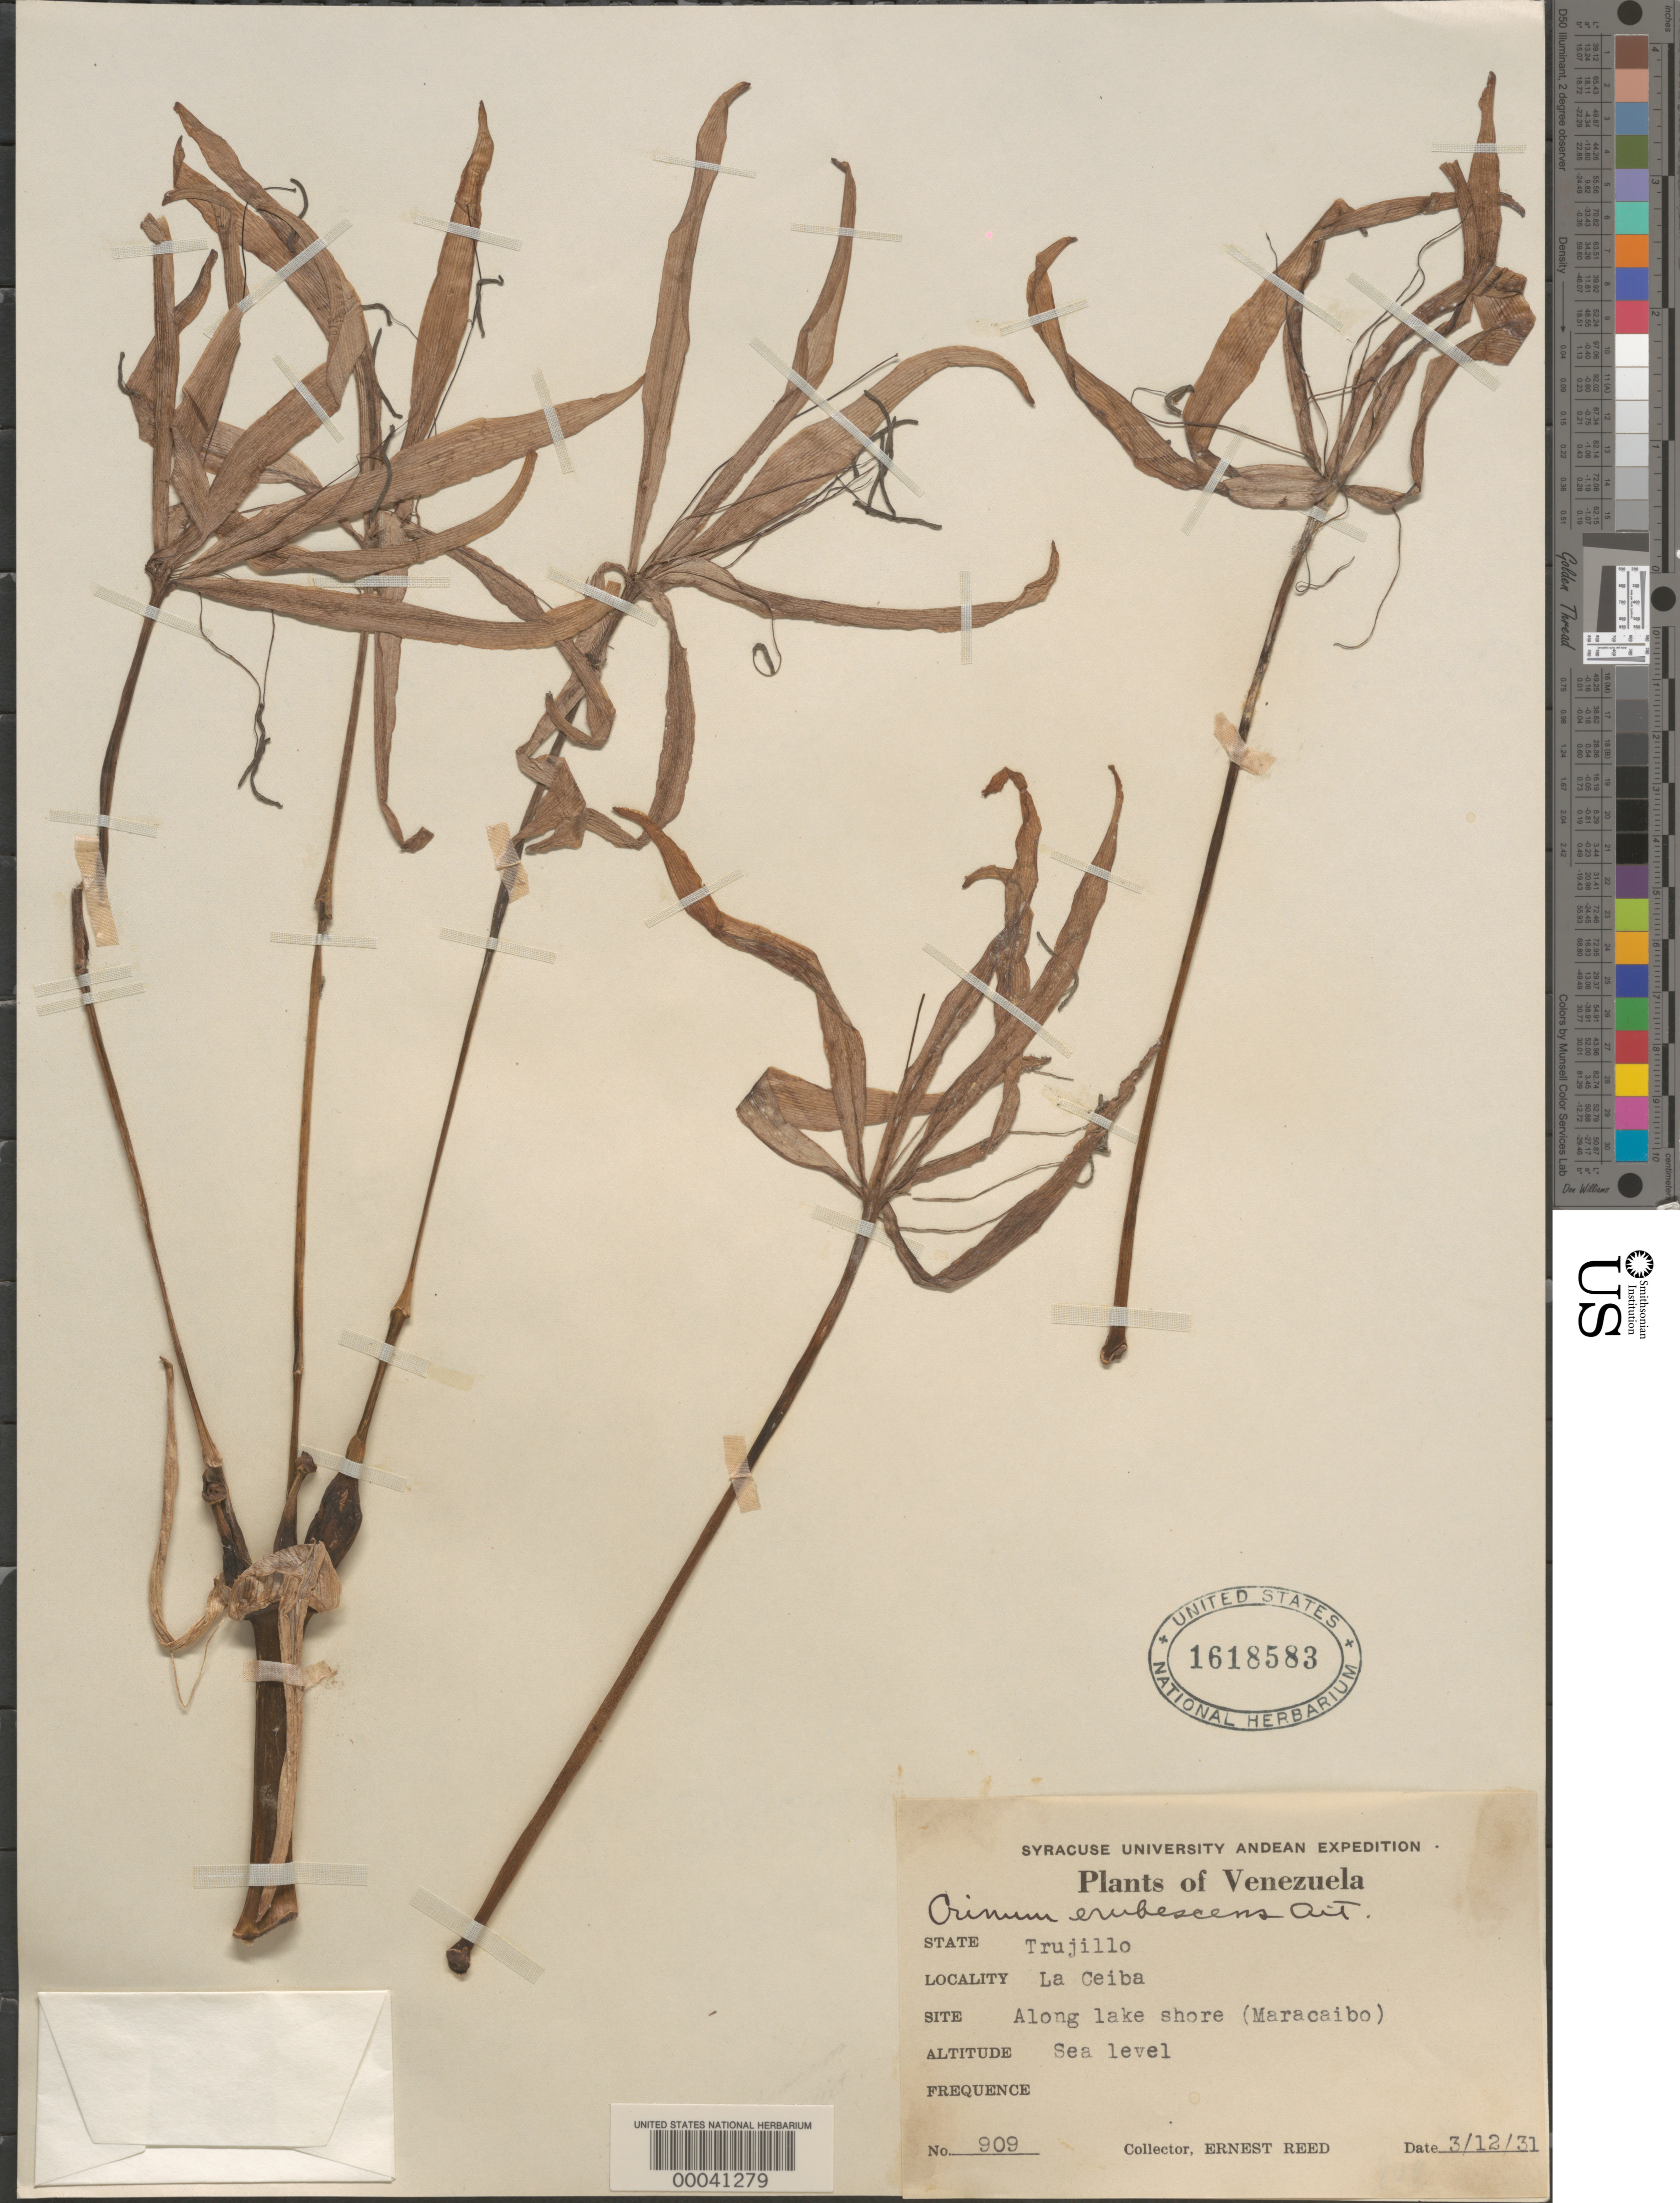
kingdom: Plantae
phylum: Tracheophyta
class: Liliopsida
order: Asparagales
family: Amaryllidaceae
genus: Crinum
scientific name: Crinum erubescens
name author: Aiton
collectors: E. Reed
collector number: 909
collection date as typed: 03 Dec 1931 or 12 Mar 1931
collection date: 1931-03-12 or 1931-12-03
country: Venezuela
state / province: Trujillo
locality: La ceiba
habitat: Along lake shore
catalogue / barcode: US 1618583